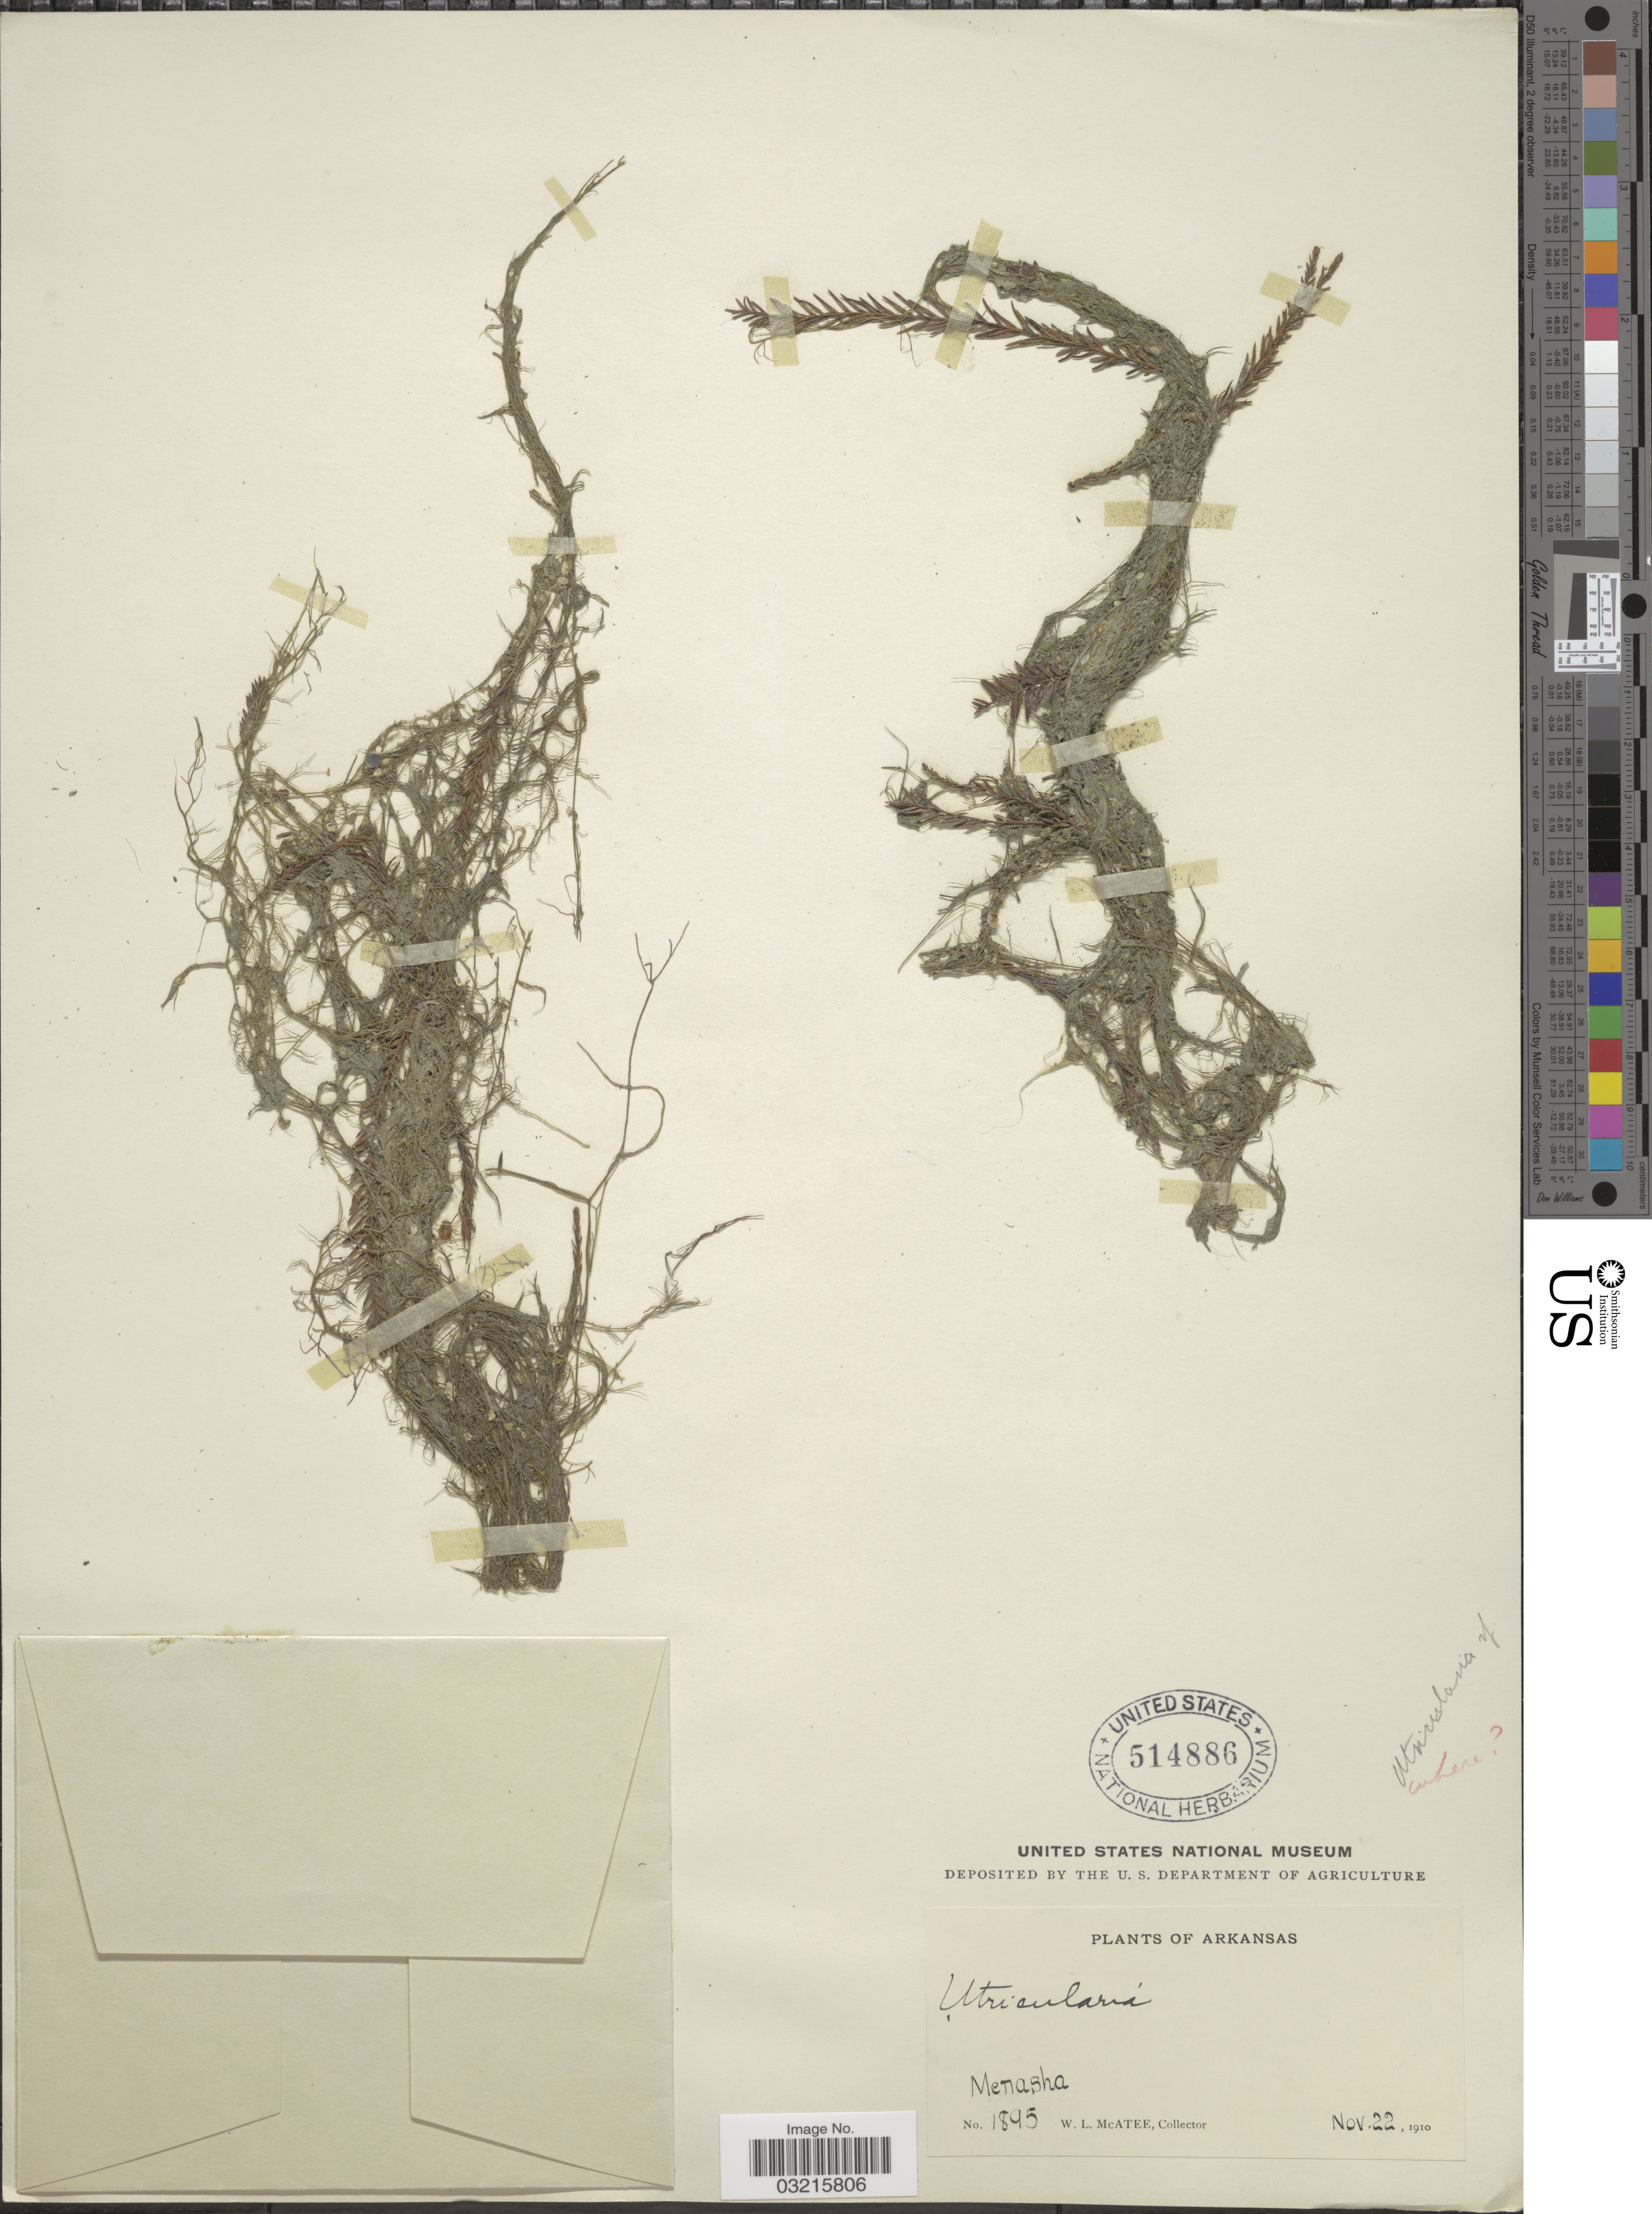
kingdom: Plantae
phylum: Tracheophyta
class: Magnoliopsida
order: Lamiales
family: Lentibulariaceae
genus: Utricularia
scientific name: Utricularia sp.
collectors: W. McAtee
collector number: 1895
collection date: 1910-11-22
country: United States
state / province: Arkansas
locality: Menasha.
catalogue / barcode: US 514886